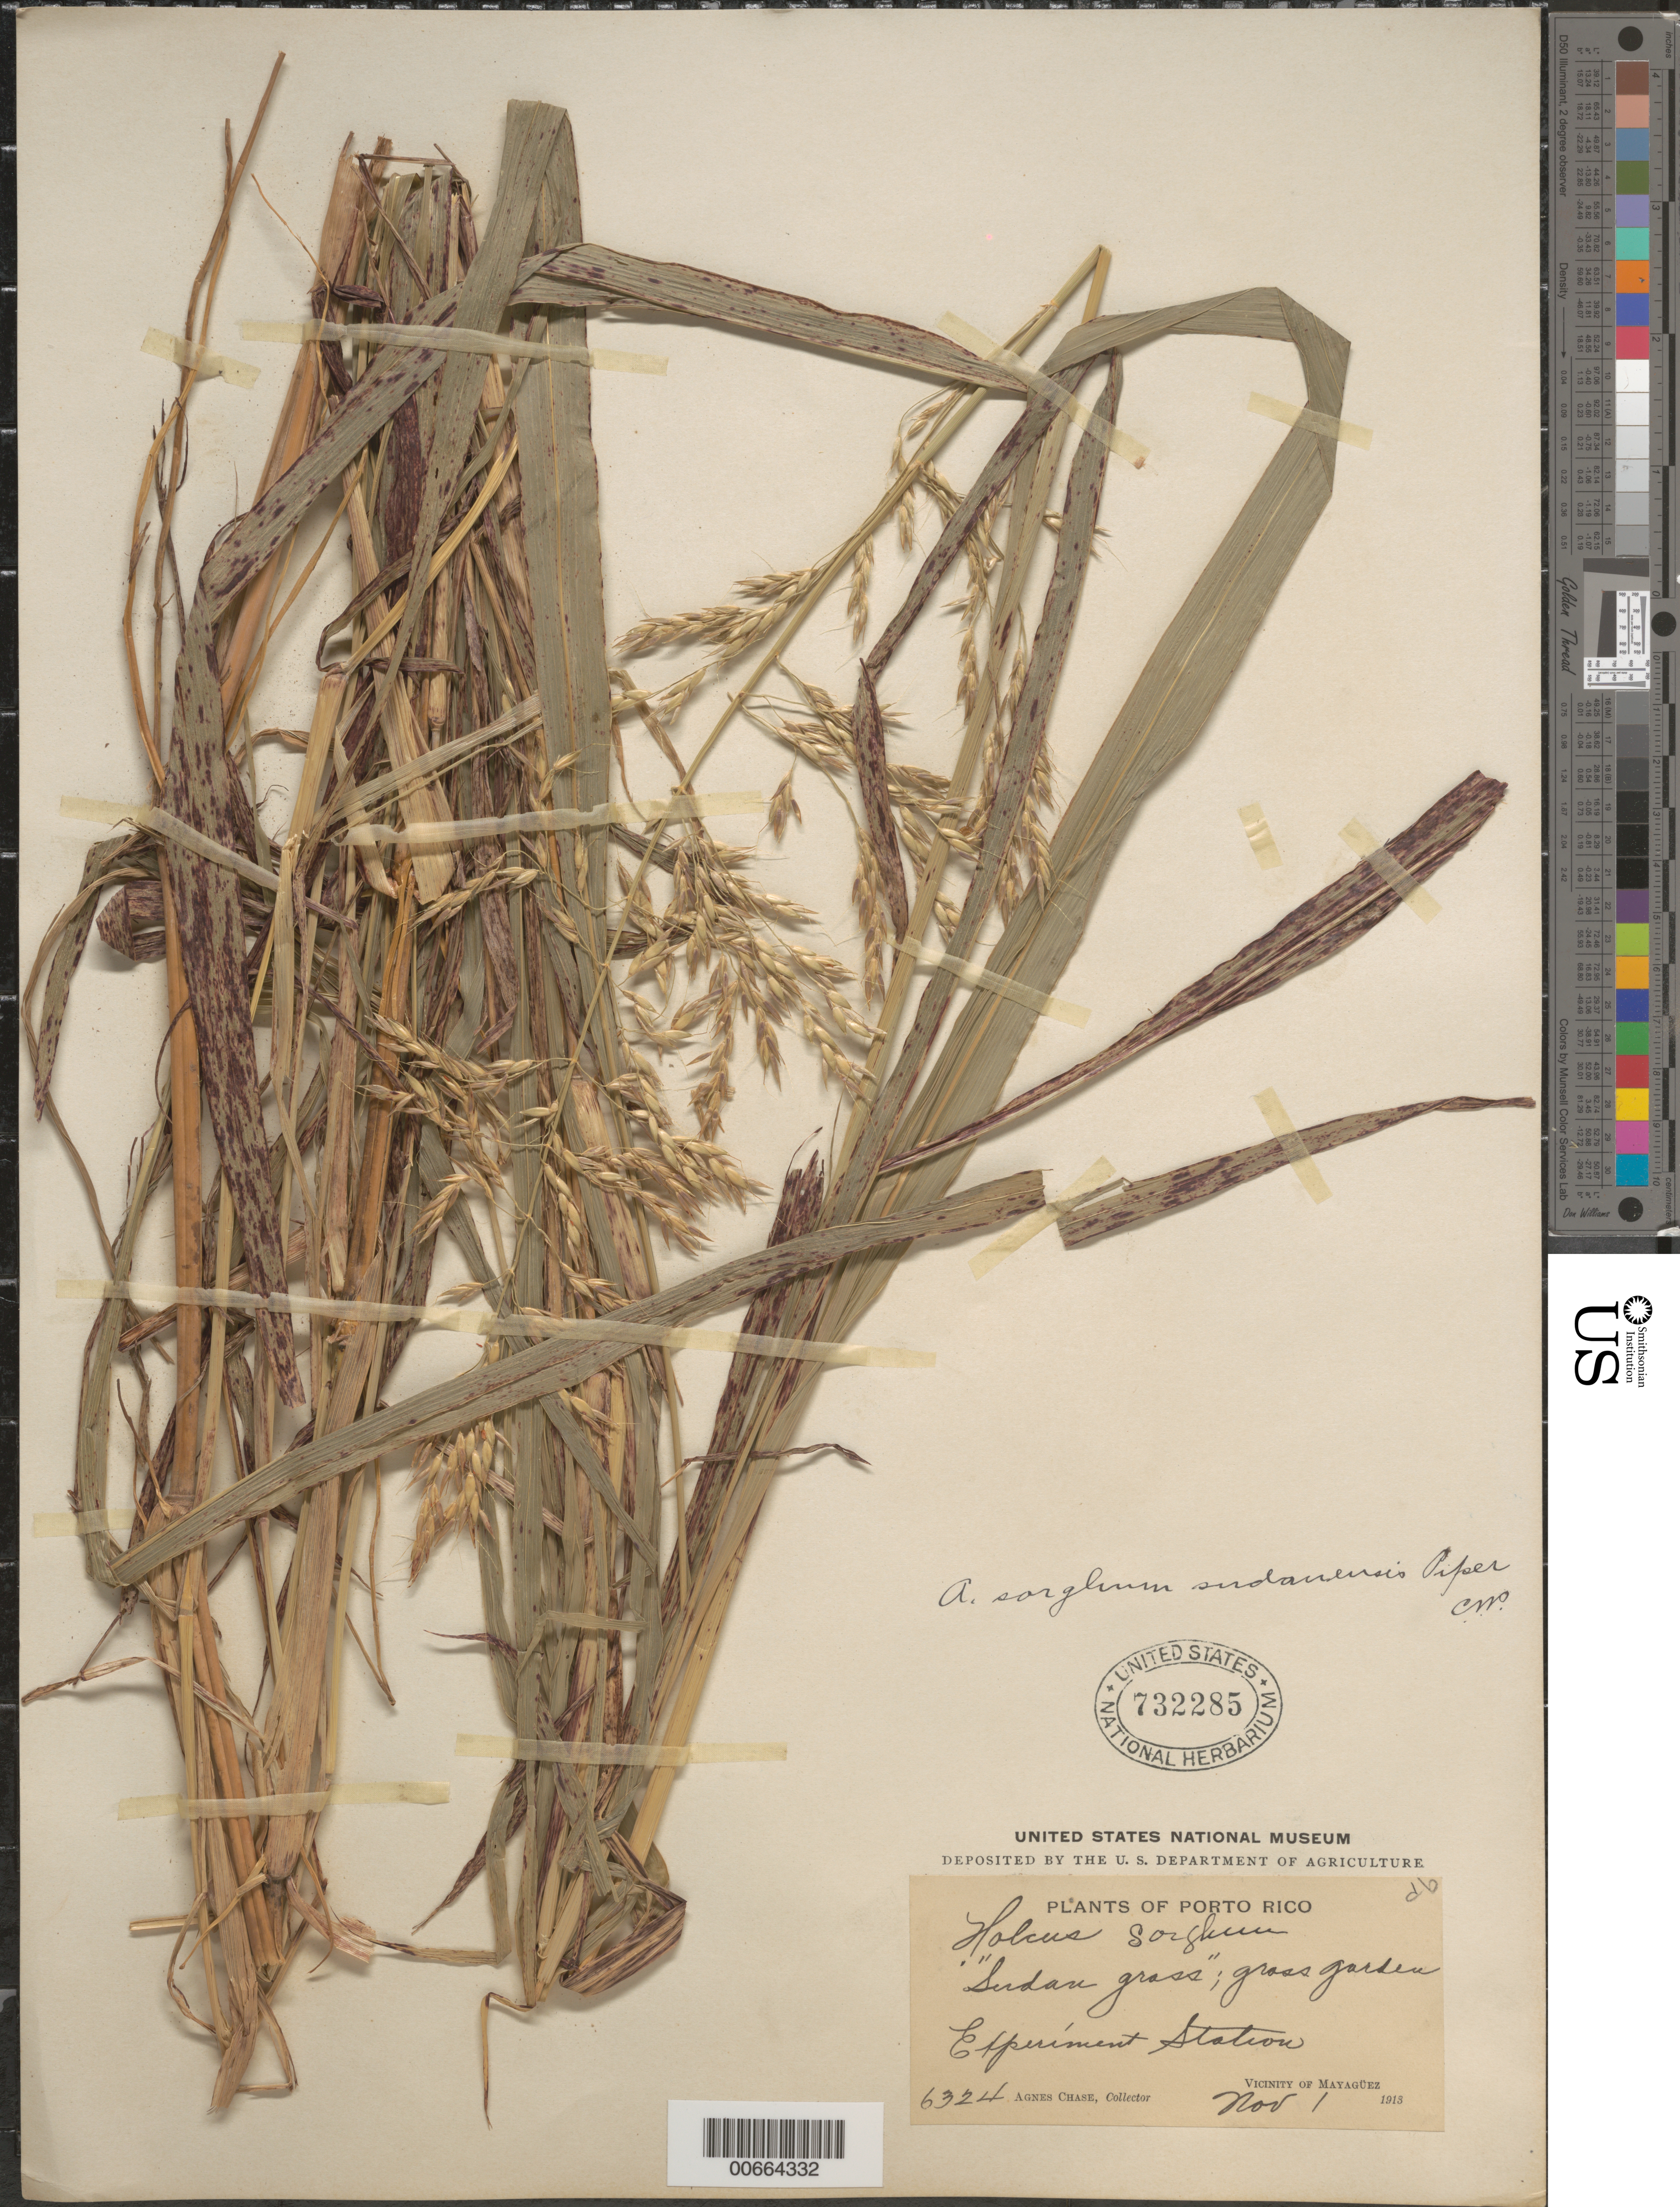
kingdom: Plantae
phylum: Tracheophyta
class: Liliopsida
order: Poales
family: Poaceae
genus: Sorghum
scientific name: Sorghum bicolor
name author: (L.) Moench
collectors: A. Chase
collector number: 6324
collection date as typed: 01 Nov 1913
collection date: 1913-11-01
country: Puerto Rico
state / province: Mayagüez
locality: Exp. Station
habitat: Grass garden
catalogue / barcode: US 732285